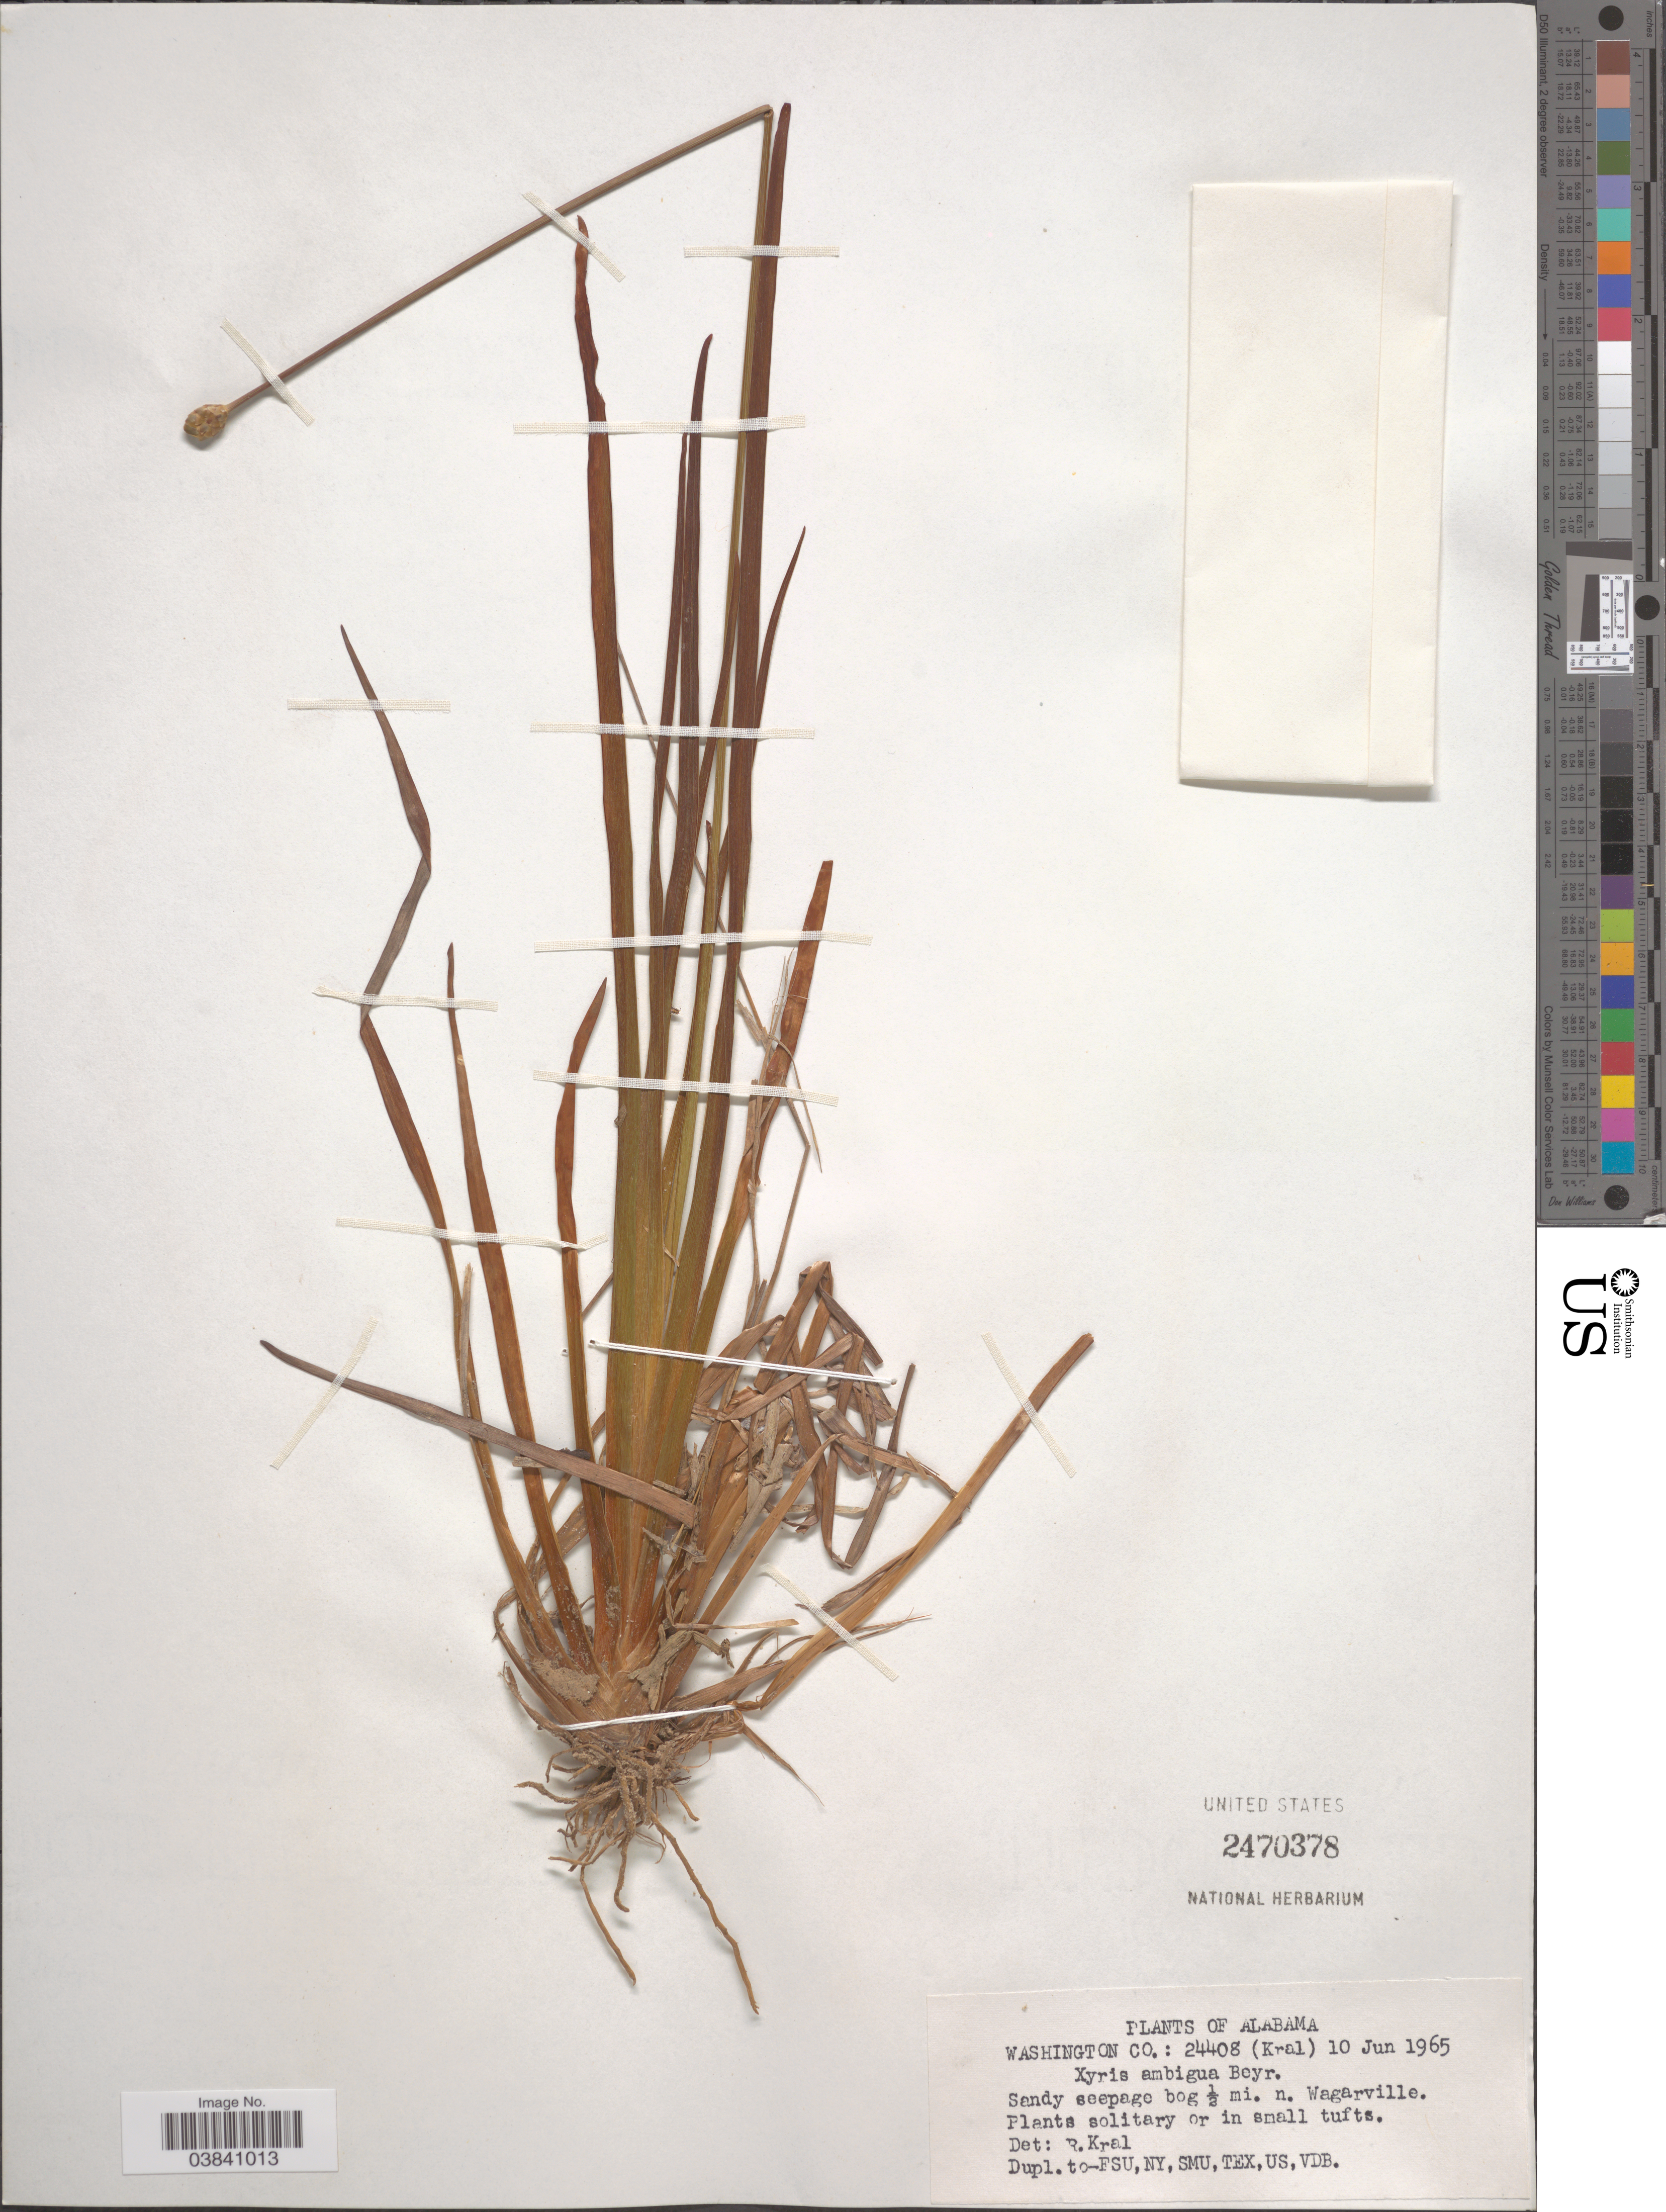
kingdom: Plantae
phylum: Tracheophyta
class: Liliopsida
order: Poales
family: Xyridaceae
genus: Xyris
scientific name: Xyris ambigua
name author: Beyr. ex Kunth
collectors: -- Kral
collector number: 24408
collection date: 1965-06-10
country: United States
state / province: Alabama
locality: Washington Co. Bog ½ mi. n. Wagarville.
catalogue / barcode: US 2470378